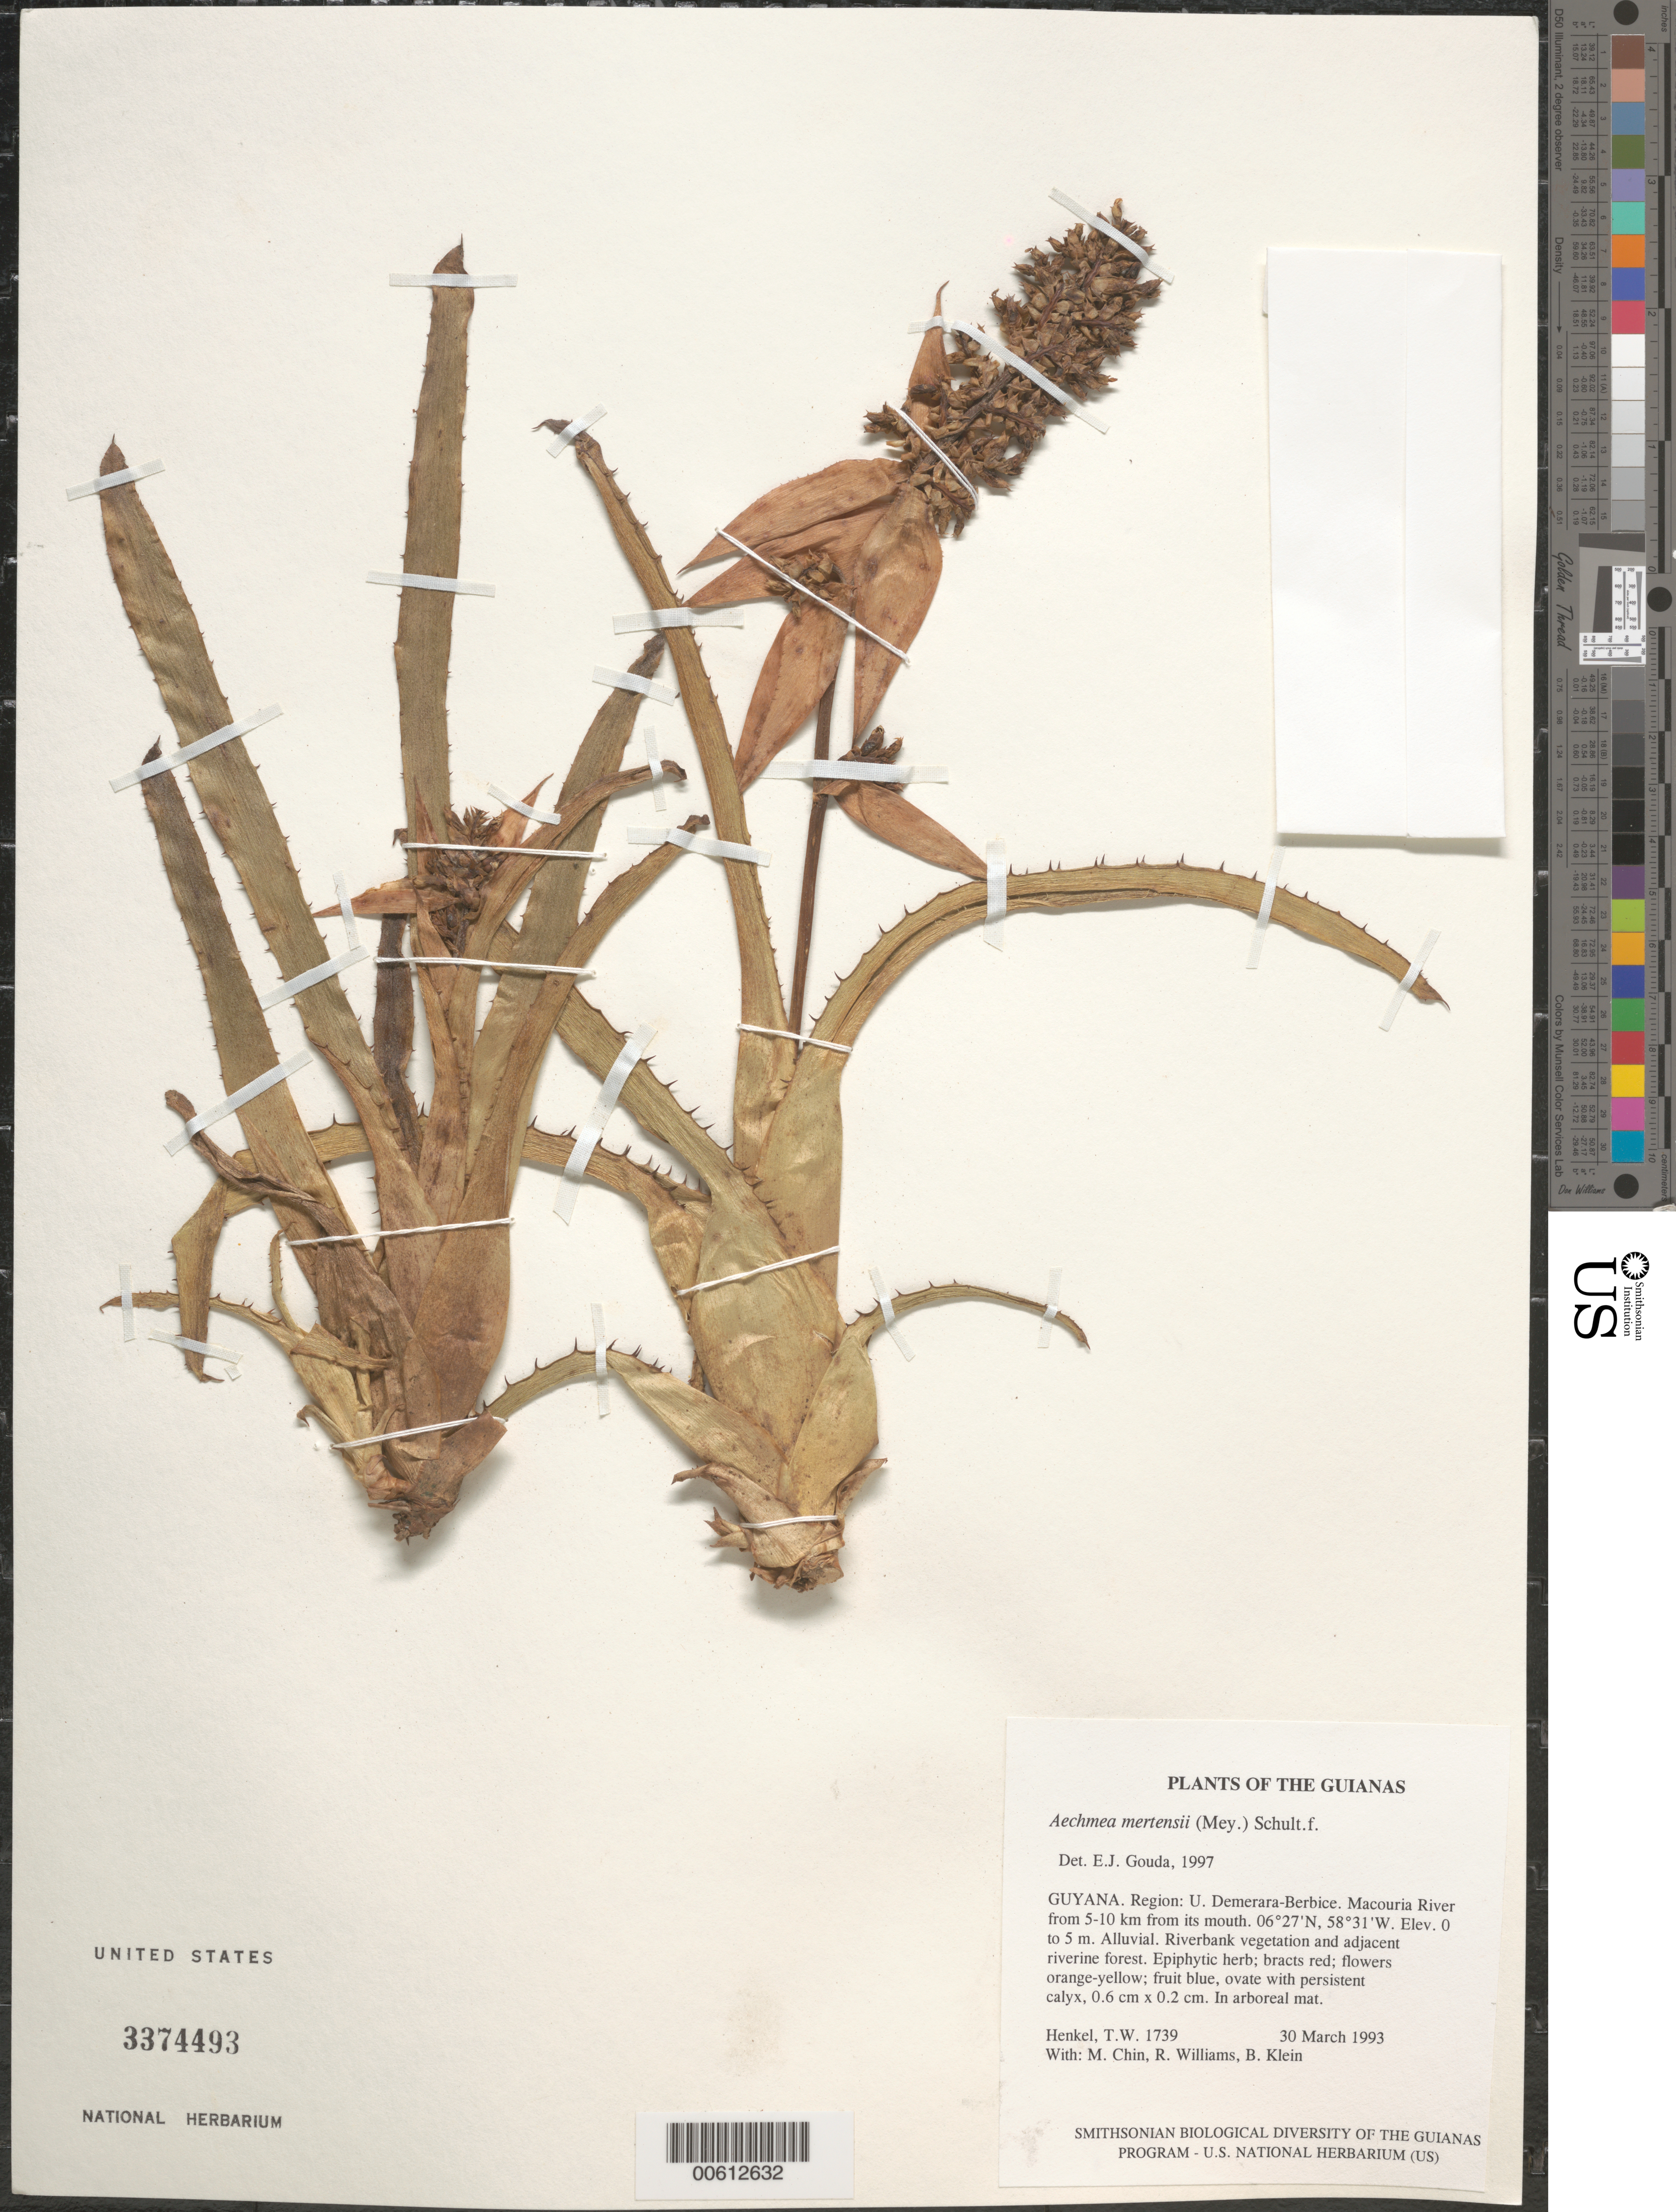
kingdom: Plantae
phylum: Tracheophyta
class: Liliopsida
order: Poales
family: Bromeliaceae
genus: Aechmea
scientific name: Aechmea mertensii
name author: (G. Mey.) Schult. & Schult. f.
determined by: Gouda, E. J.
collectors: T. Henkel, M. Chin, R. Williams & B. Klein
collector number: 1739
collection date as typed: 30 March 1993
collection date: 1993-03-30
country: Guyana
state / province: U. Demerara-Berbice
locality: Macouria River from 5-10 km from its mouth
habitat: Alluvial. Riverbank vegetation and adjacent riverine forest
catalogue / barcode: US 3374493